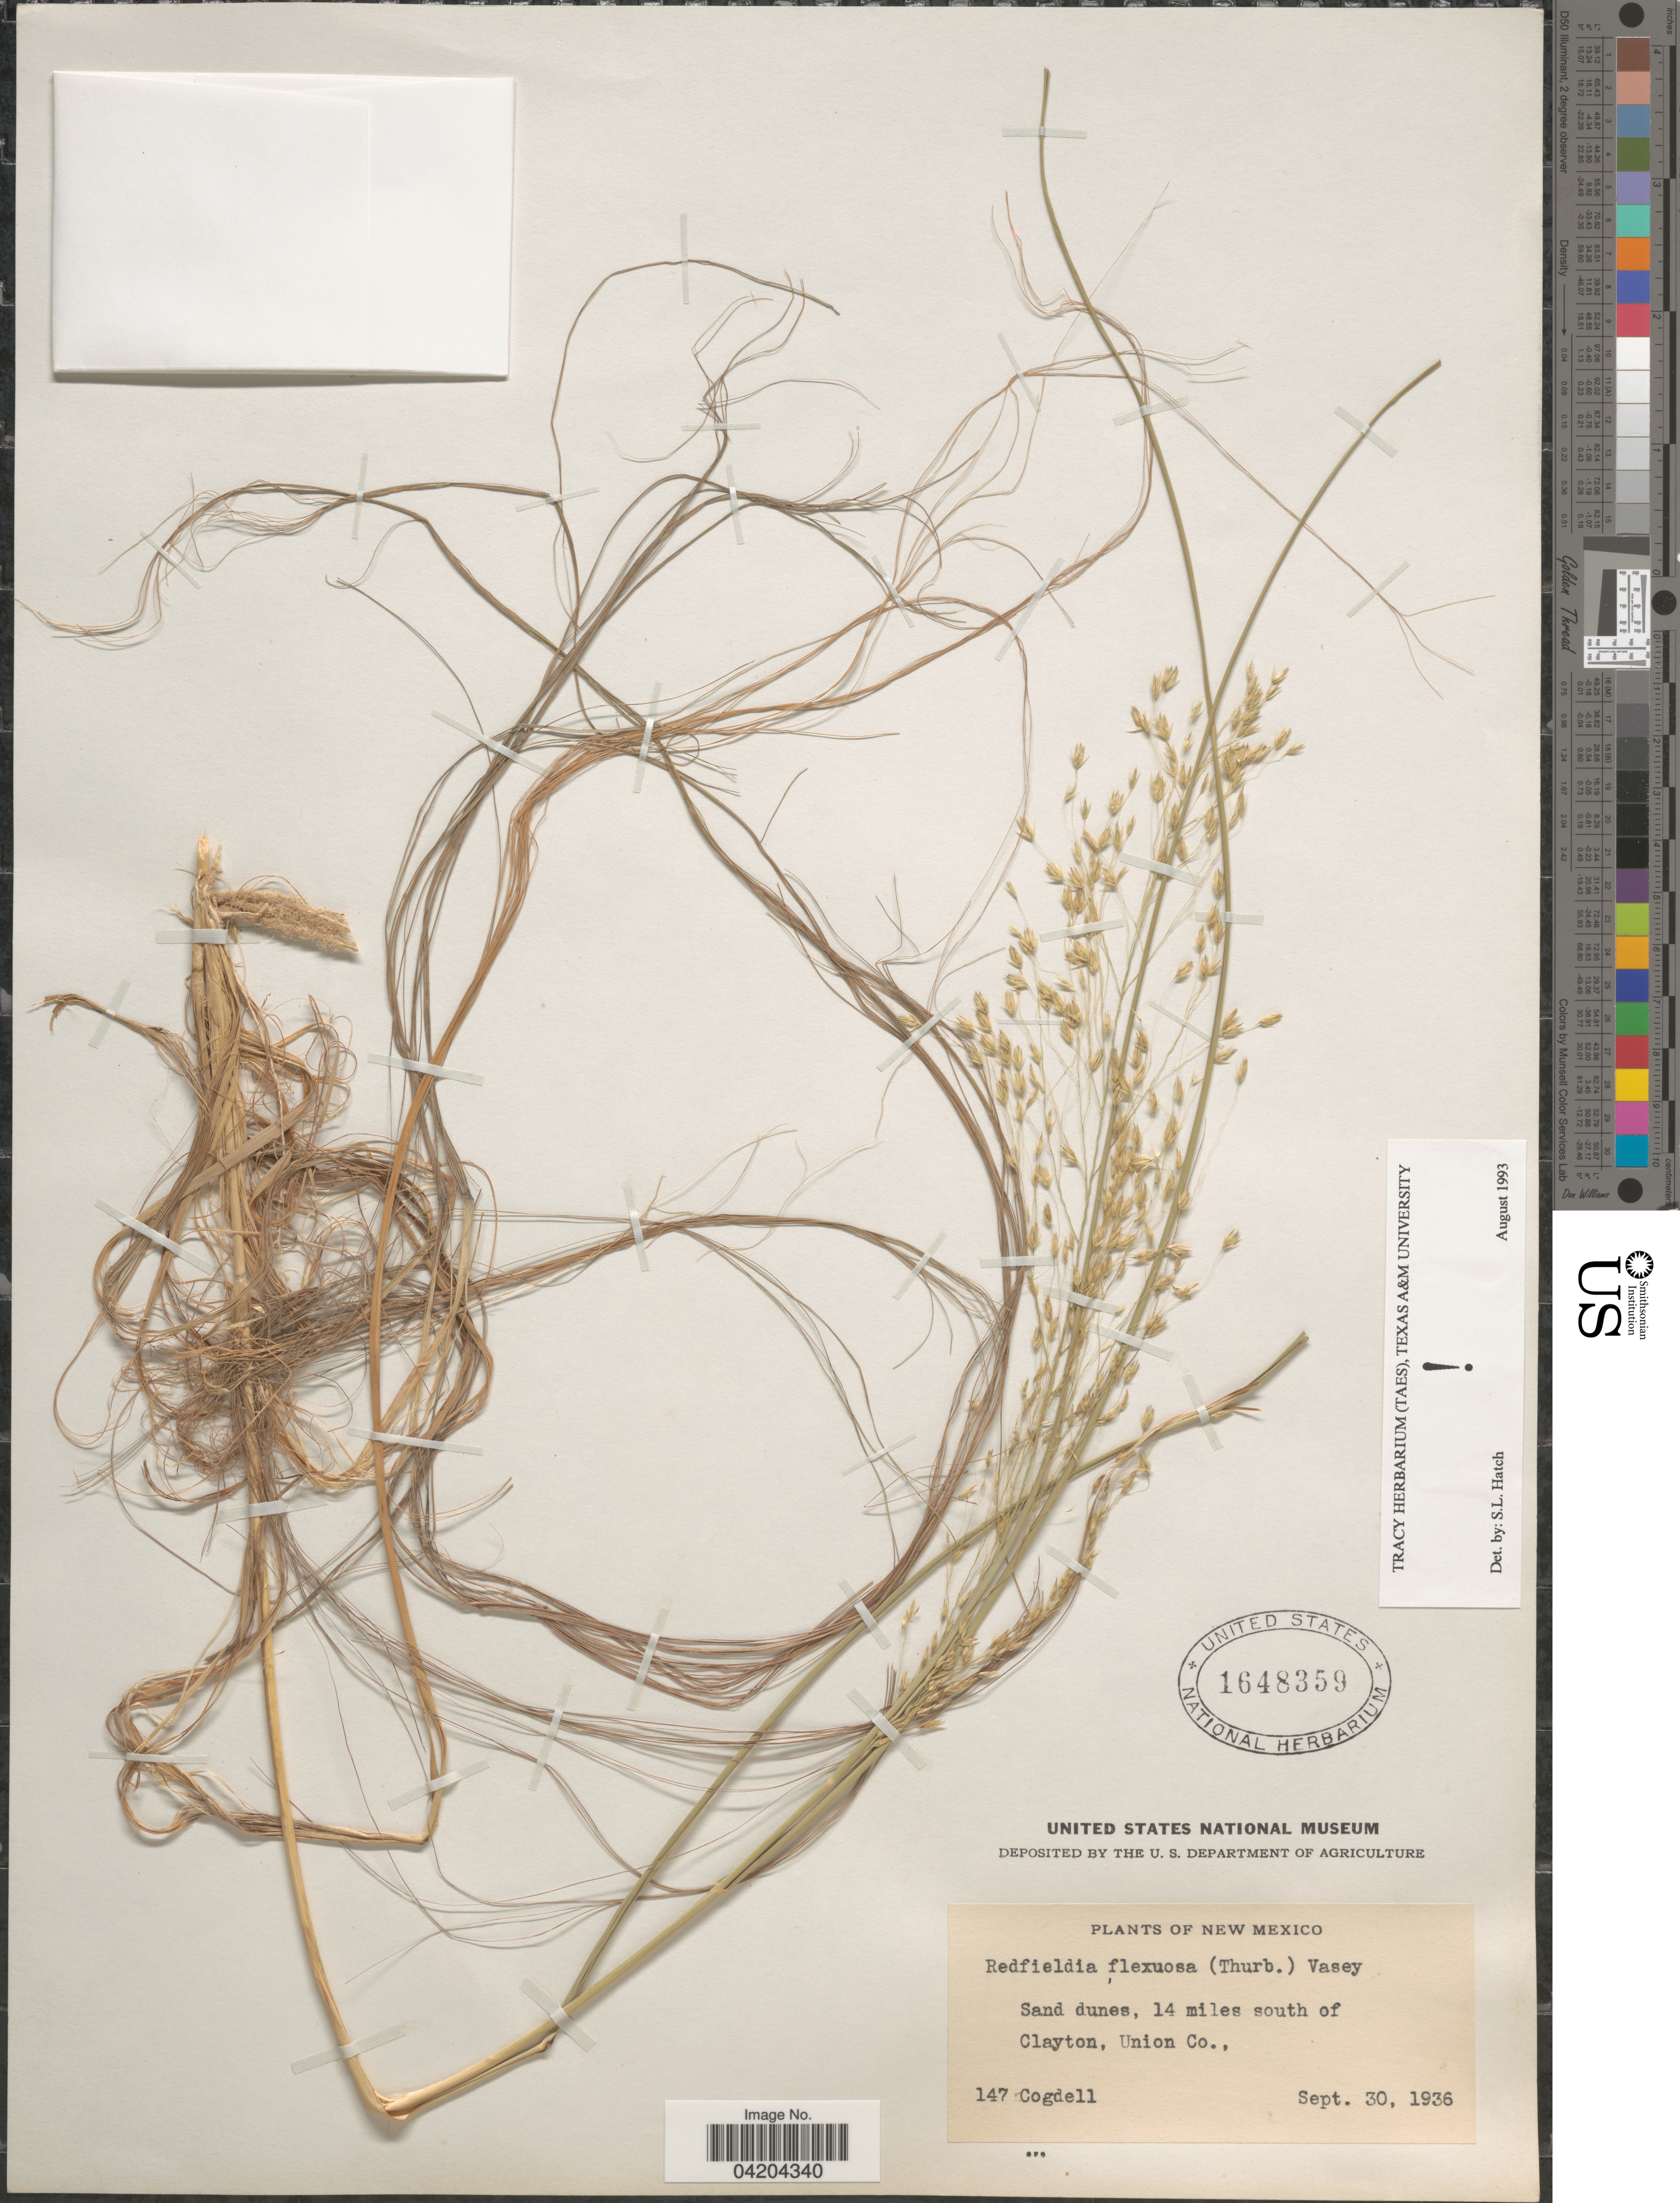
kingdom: Plantae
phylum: Tracheophyta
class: Liliopsida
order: Poales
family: Poaceae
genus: Muhlenbergia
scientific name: Muhlenbergia multiflora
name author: Columbus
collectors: Cogdell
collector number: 147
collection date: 1936-09-30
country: United States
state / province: New Mexico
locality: Sand dunes, 14 miles south of Clayton, Union Co.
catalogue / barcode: US 1648359